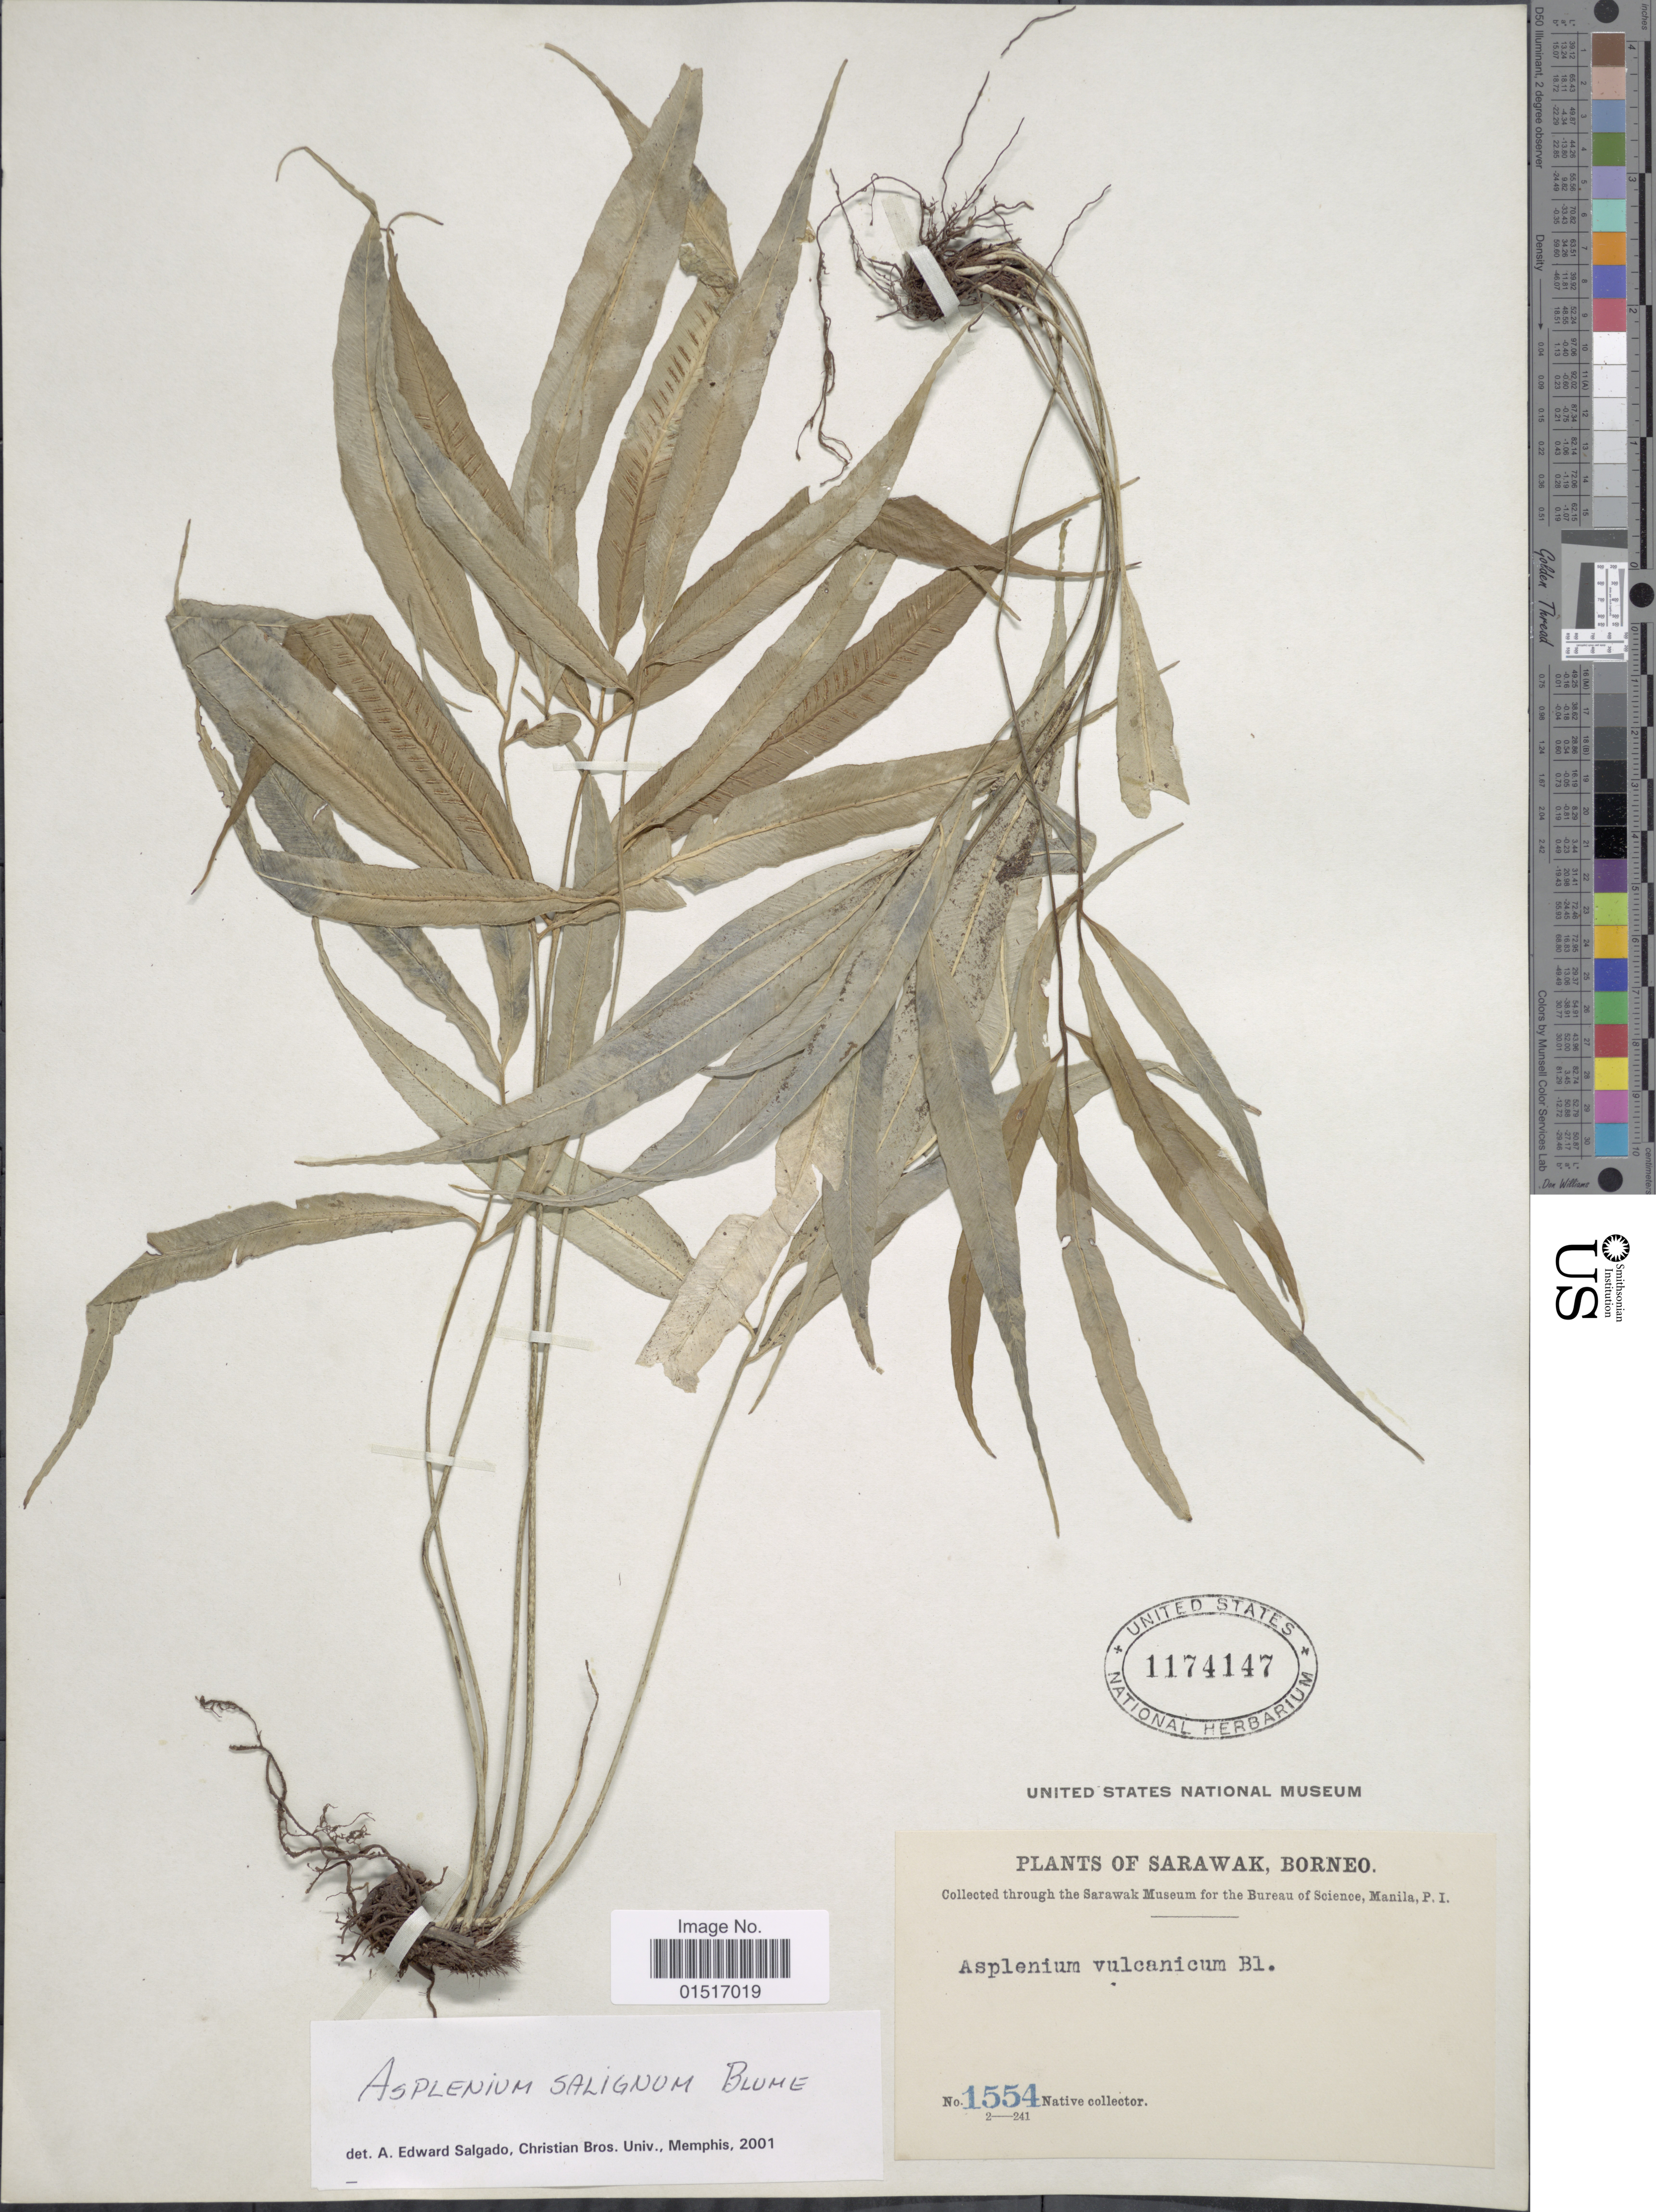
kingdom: Plantae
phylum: Tracheophyta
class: Polypodiopsida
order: Polypodiales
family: Aspleniaceae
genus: Asplenium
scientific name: Asplenium salignum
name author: Blume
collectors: Native collector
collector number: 1554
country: Malaysia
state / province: Sarawak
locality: Borneo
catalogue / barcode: US 1174147